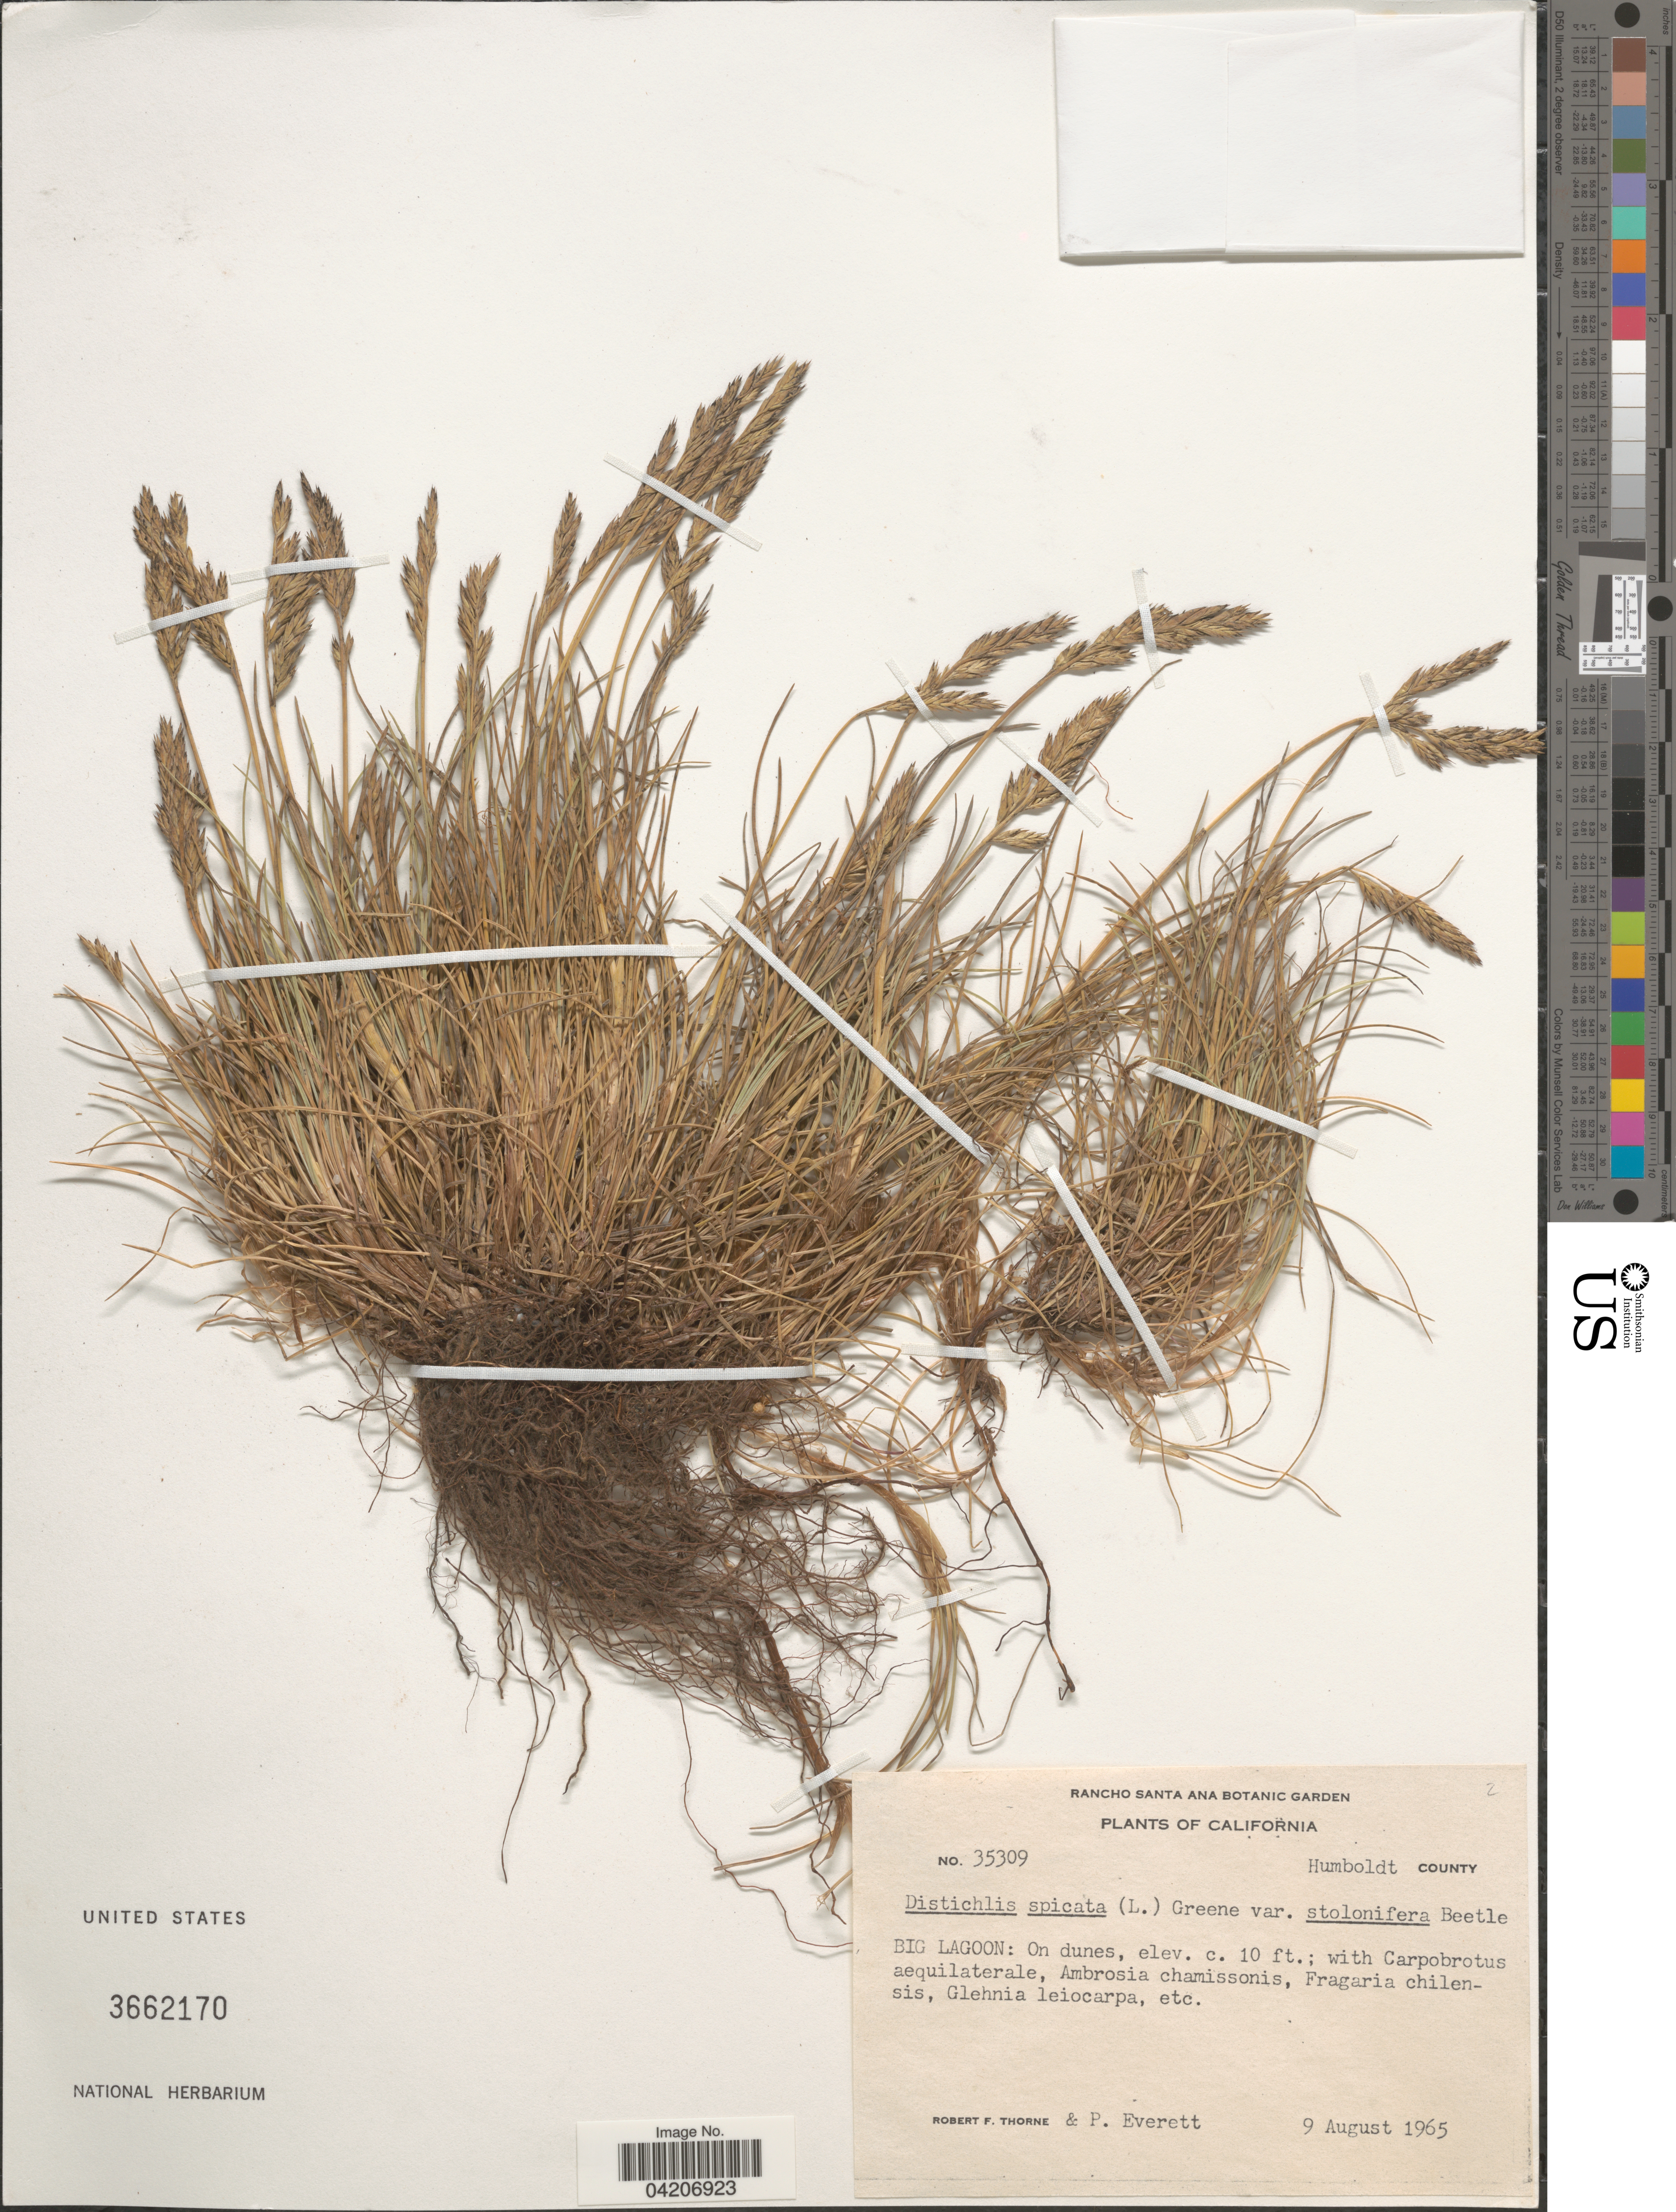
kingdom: Plantae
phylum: Tracheophyta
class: Liliopsida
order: Poales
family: Poaceae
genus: Distichlis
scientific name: Distichlis spicata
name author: (L.) Greene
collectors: R. F. Thorne & P. Everett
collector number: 35309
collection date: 1965-08-09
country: United States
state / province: California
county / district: Humboldt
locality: Humboldt County. Big Lagoon.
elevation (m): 3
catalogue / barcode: US 3662170